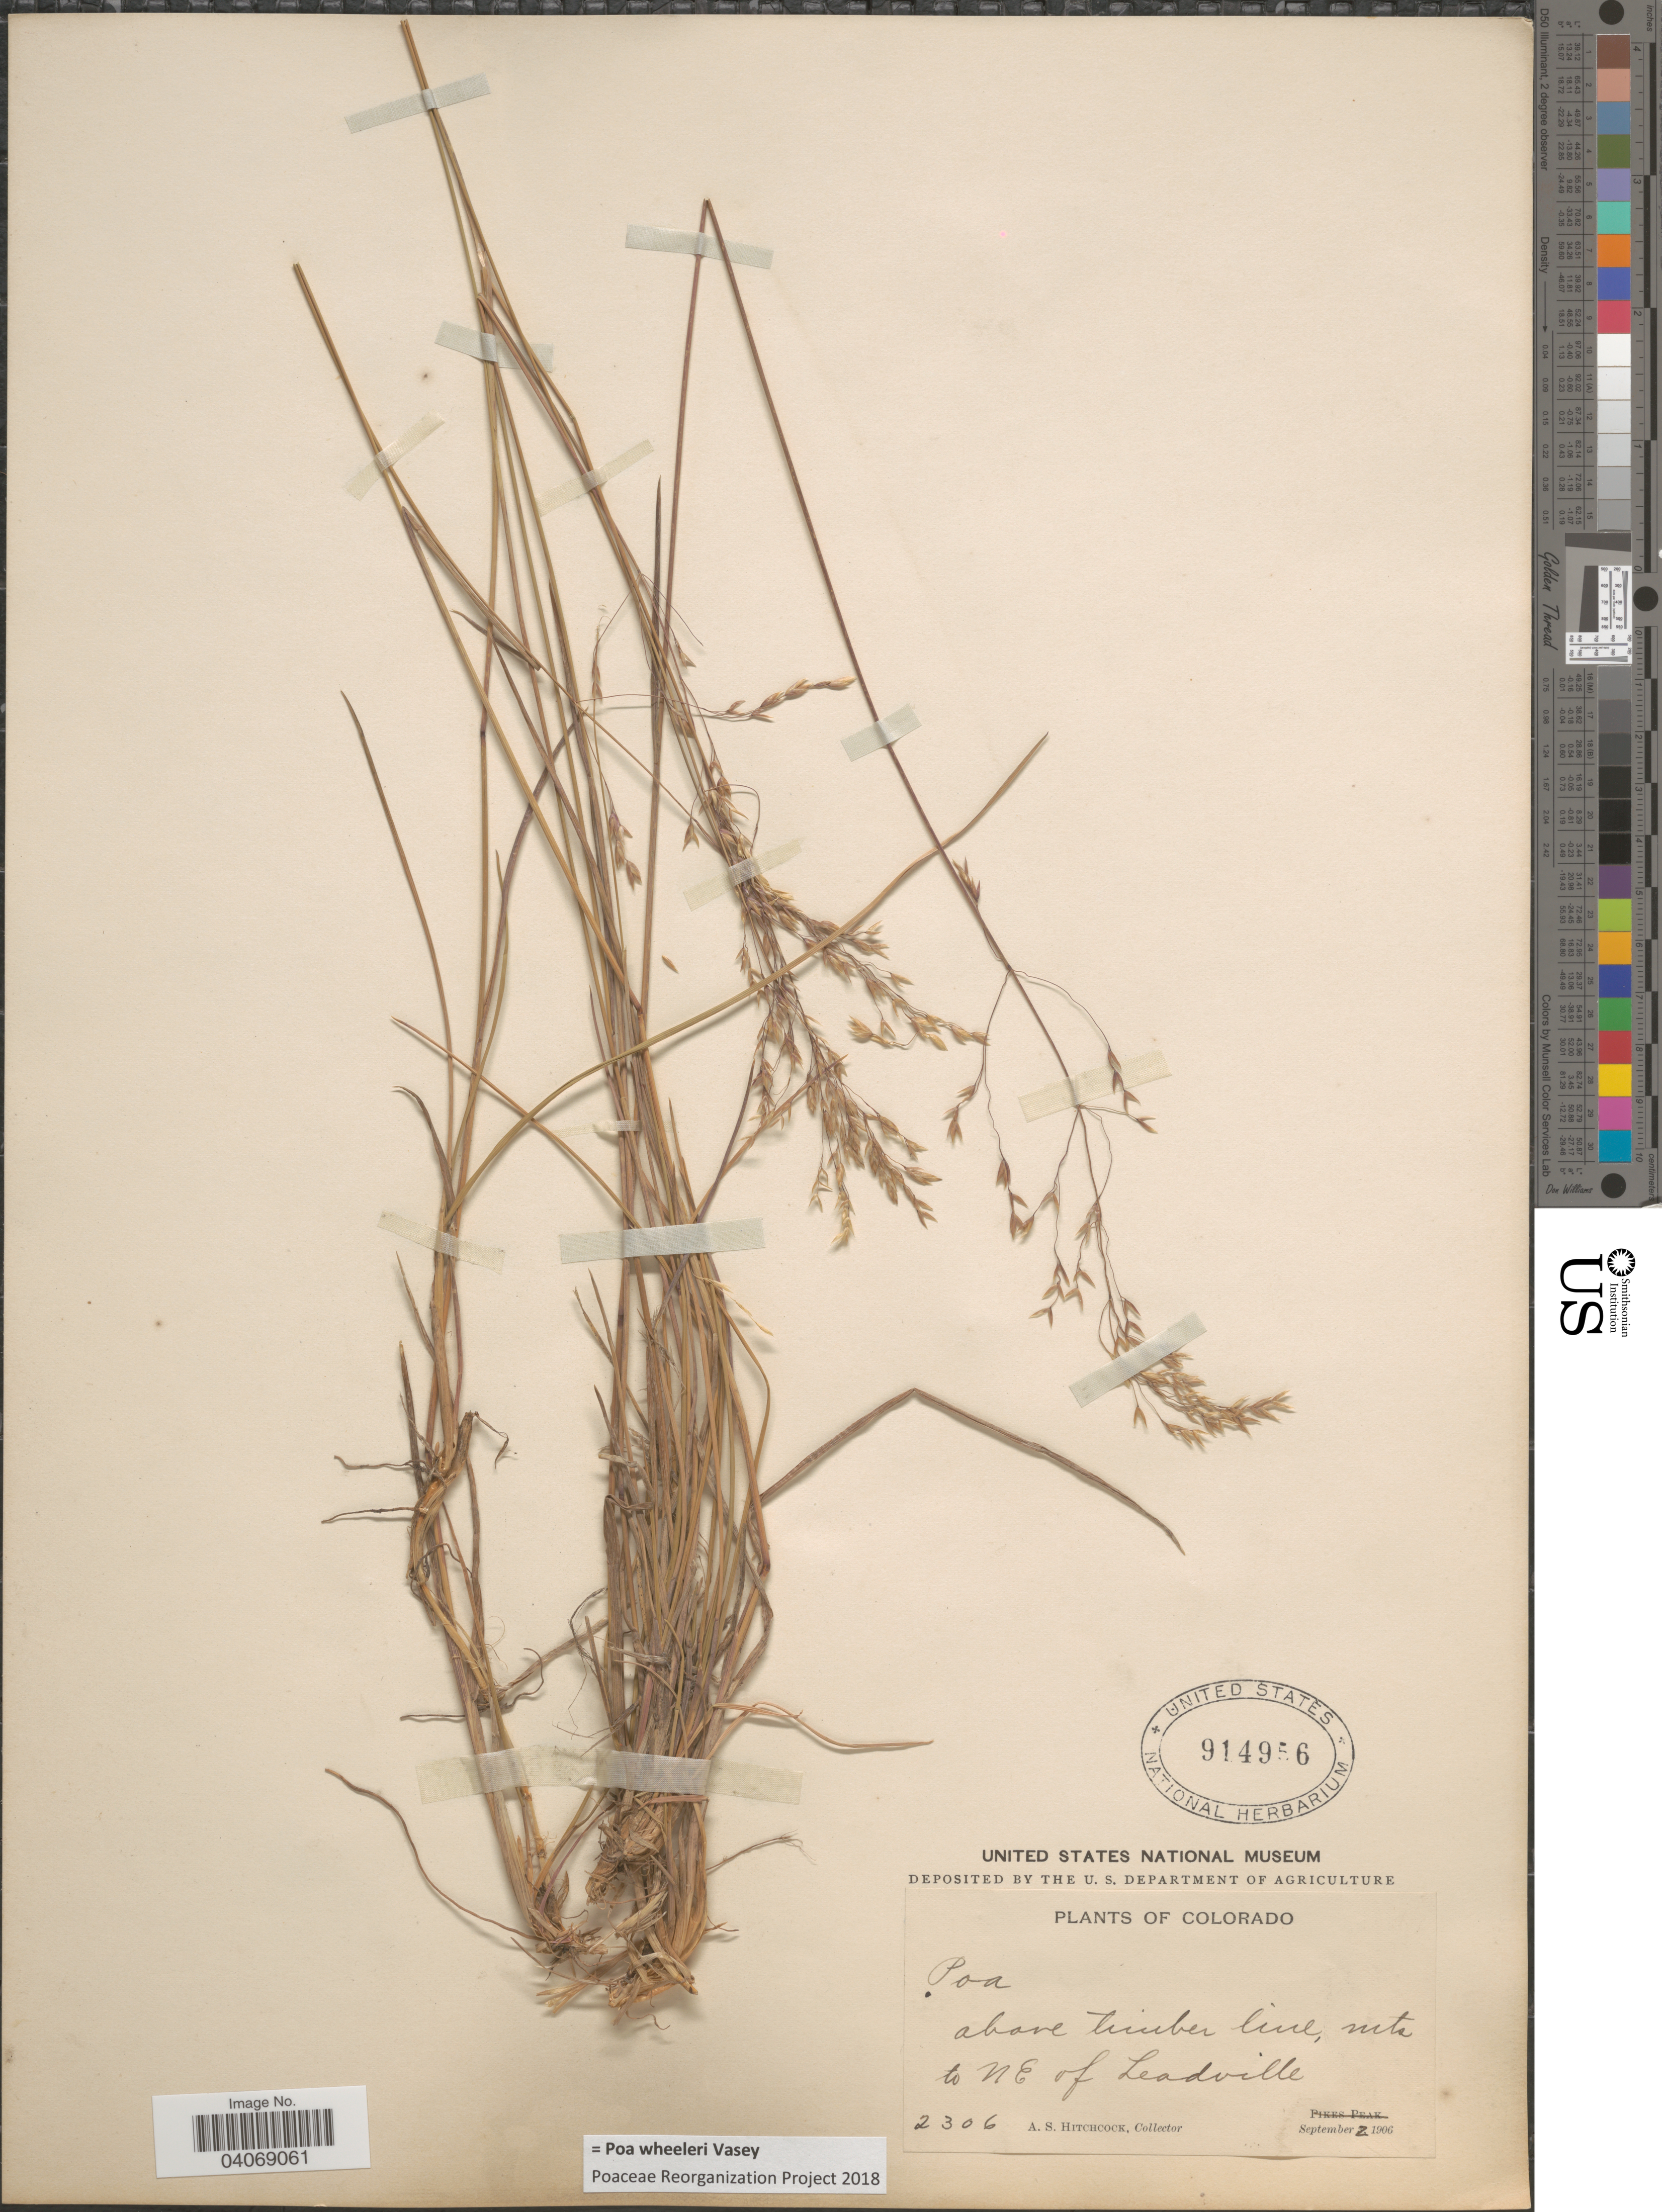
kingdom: Plantae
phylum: Tracheophyta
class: Liliopsida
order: Poales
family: Poaceae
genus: Poa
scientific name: Poa wheeleri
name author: Vasey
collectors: A. S. Hitchcock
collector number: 2306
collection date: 1906-09-02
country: United States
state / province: Colorado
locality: Above timber line, mts to NE of Leadville.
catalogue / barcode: US 914956